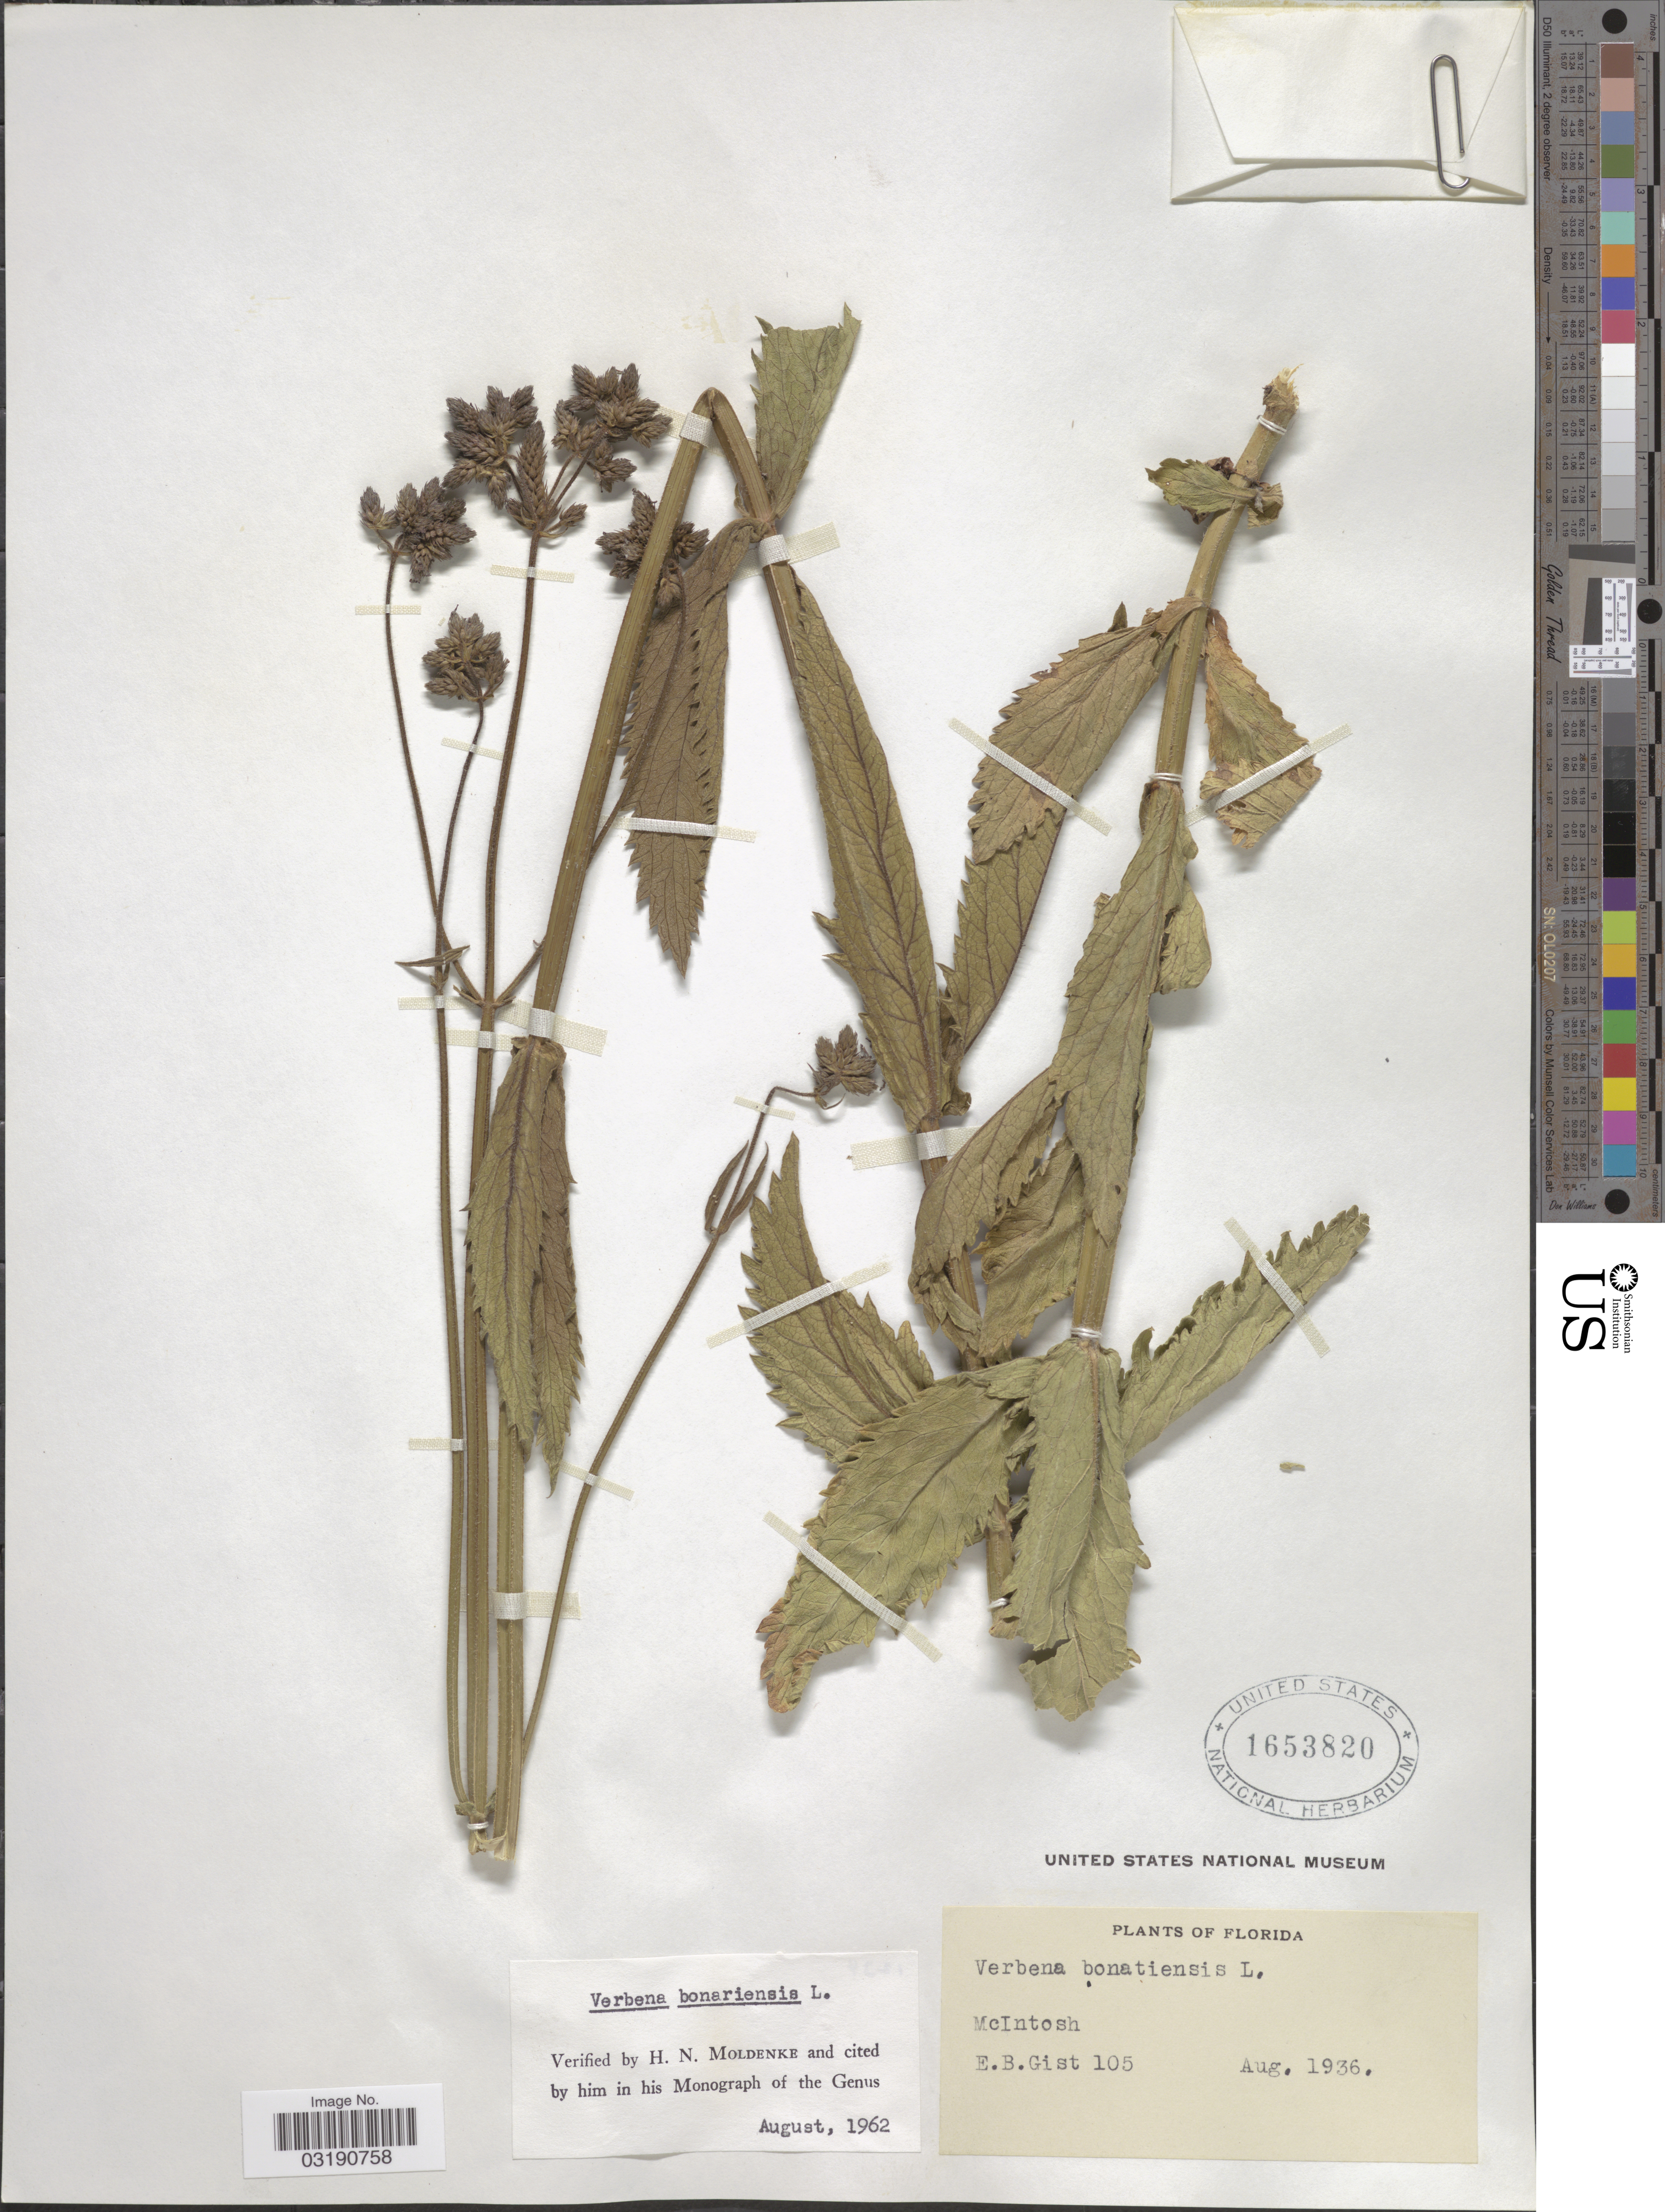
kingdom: Plantae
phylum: Tracheophyta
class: Magnoliopsida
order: Lamiales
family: Verbenaceae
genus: Verbena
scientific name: Verbena bonariensis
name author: L.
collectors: E. Gist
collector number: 105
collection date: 1936-08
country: United States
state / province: Florida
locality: McIntosh.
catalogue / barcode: US 1653820